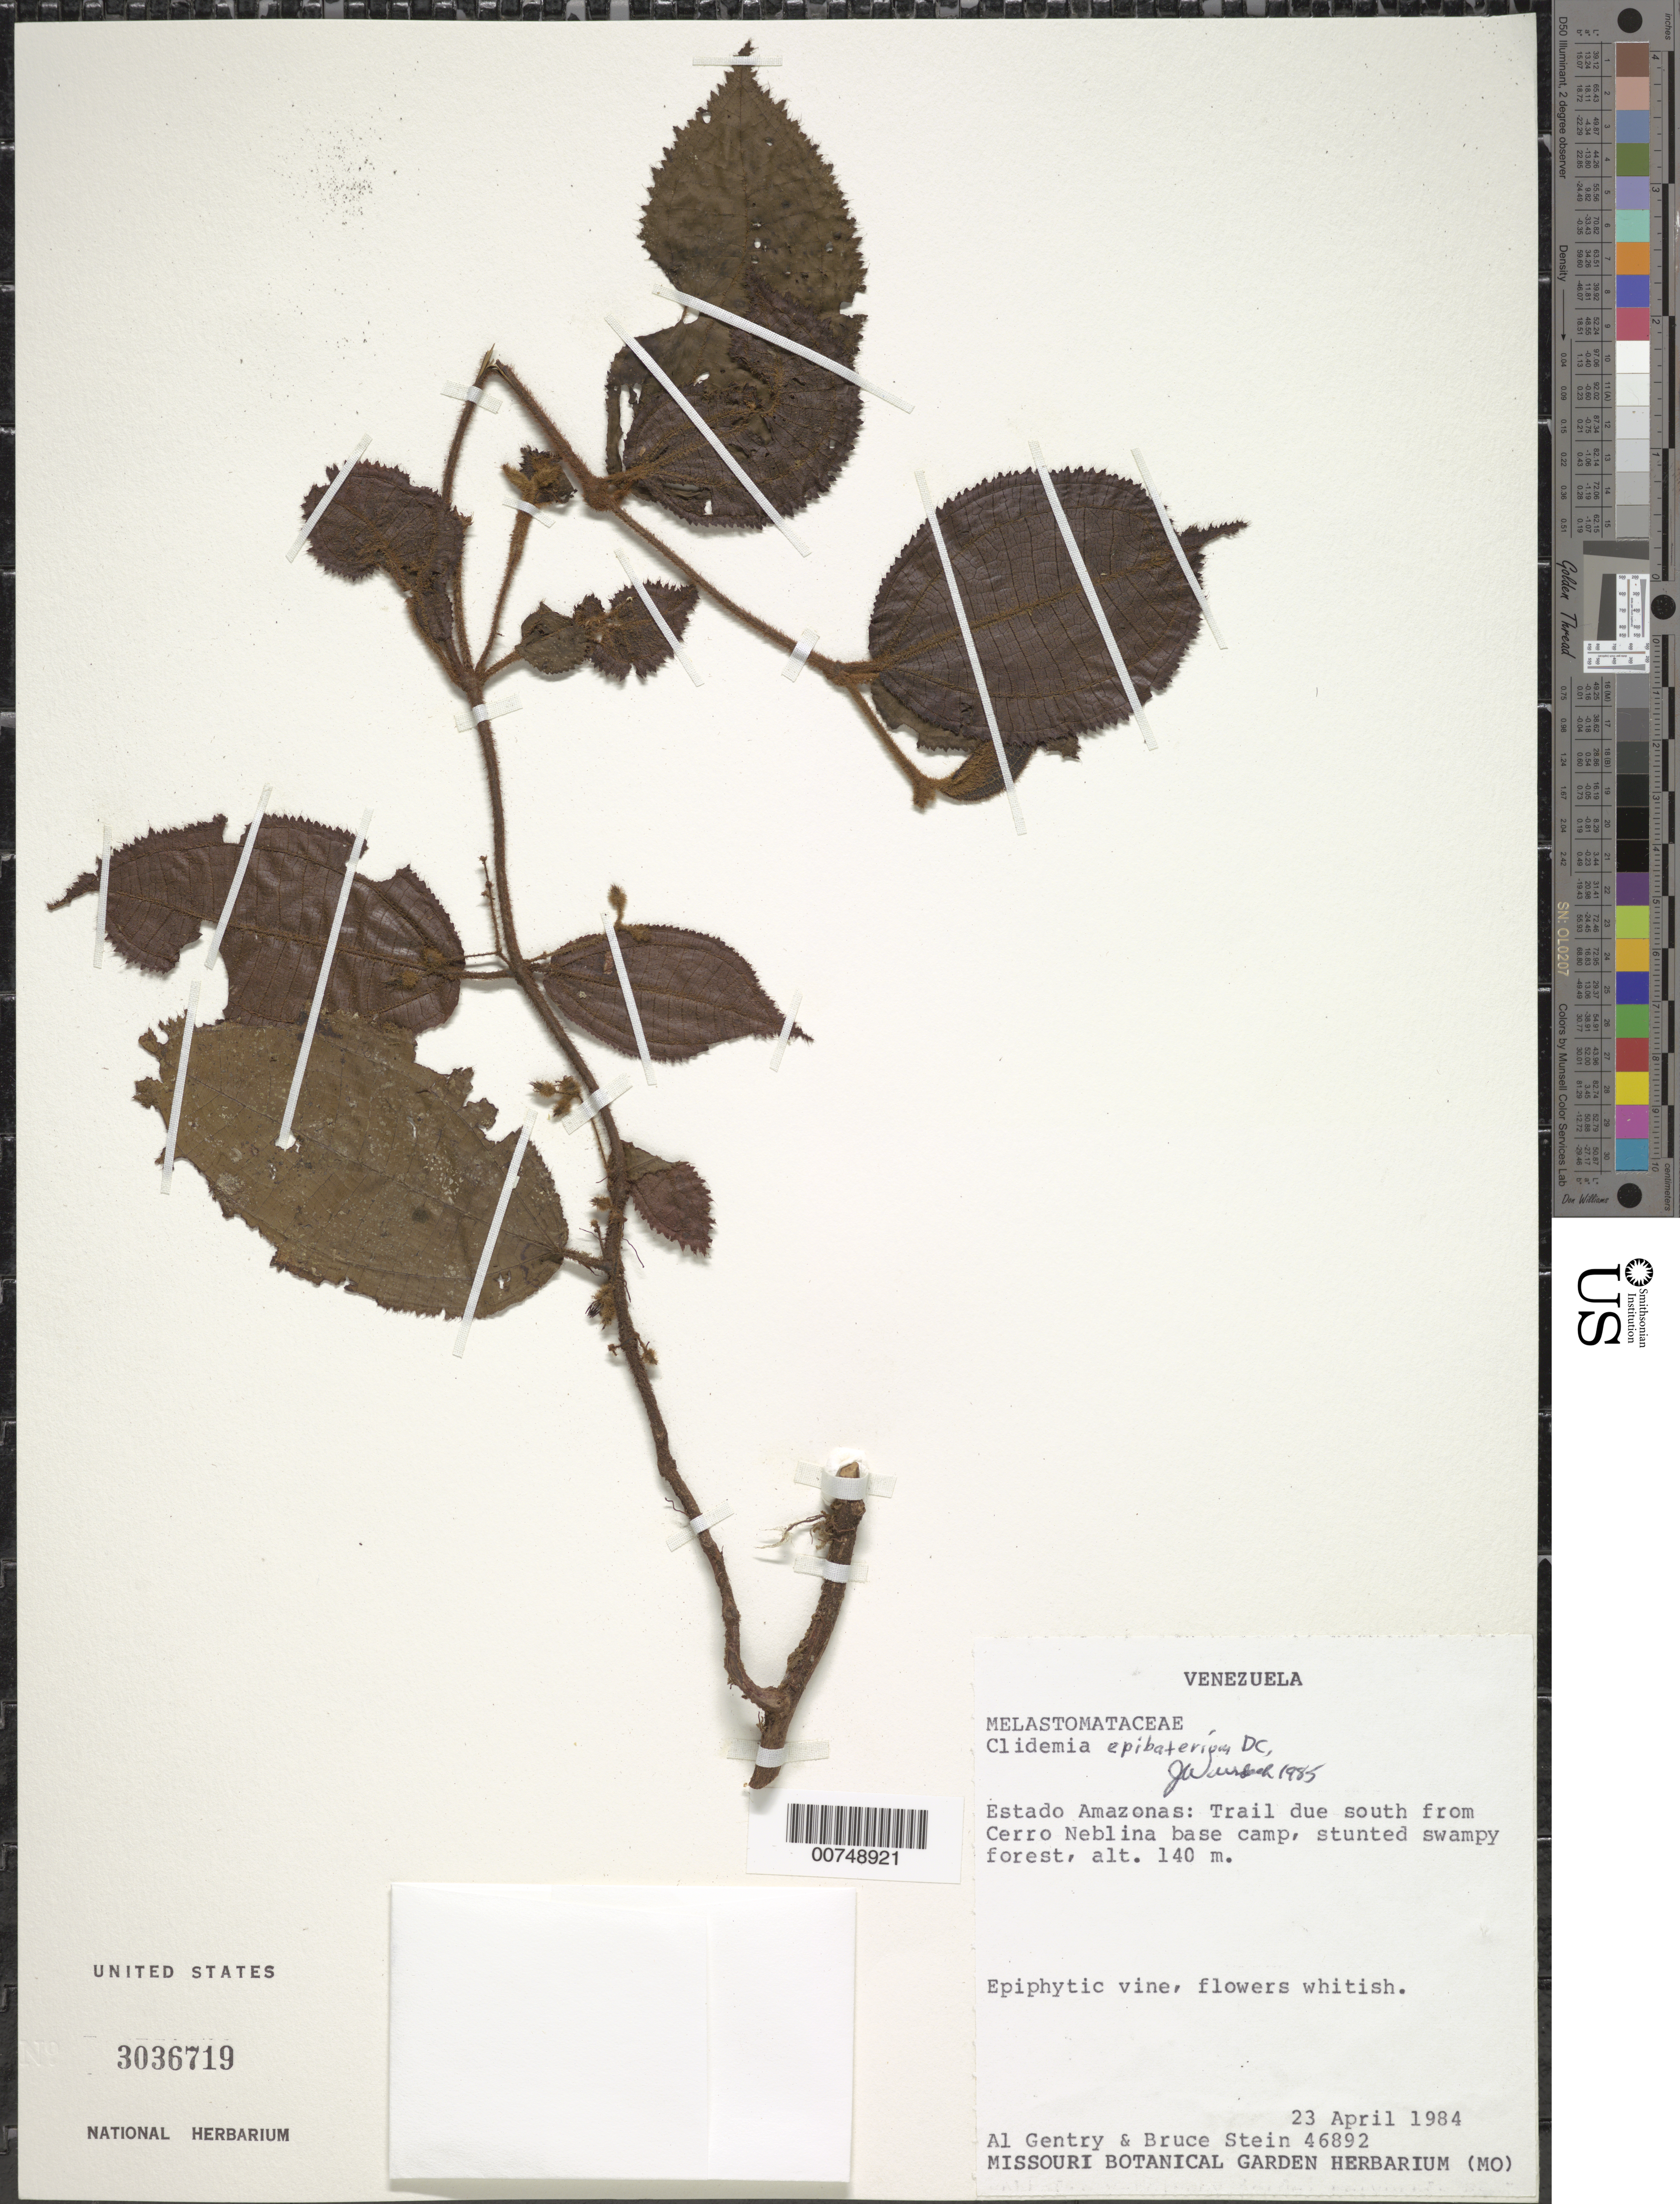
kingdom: Plantae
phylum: Tracheophyta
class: Magnoliopsida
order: Myrtales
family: Melastomataceae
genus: Clidemia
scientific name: Clidemia epibaterium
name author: DC.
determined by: Wurdack, John J., (US), US (UNITED STATES)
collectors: A. H. Gentry & B. Stein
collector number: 46892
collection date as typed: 23-Apr-84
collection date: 1984-04-23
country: Venezuela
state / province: Amazonas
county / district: Río Negro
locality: Cerro de La Neblina, base camp along Río Mawarinuma, trail due south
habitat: Stunted swampy forest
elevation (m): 140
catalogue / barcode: US 3036719